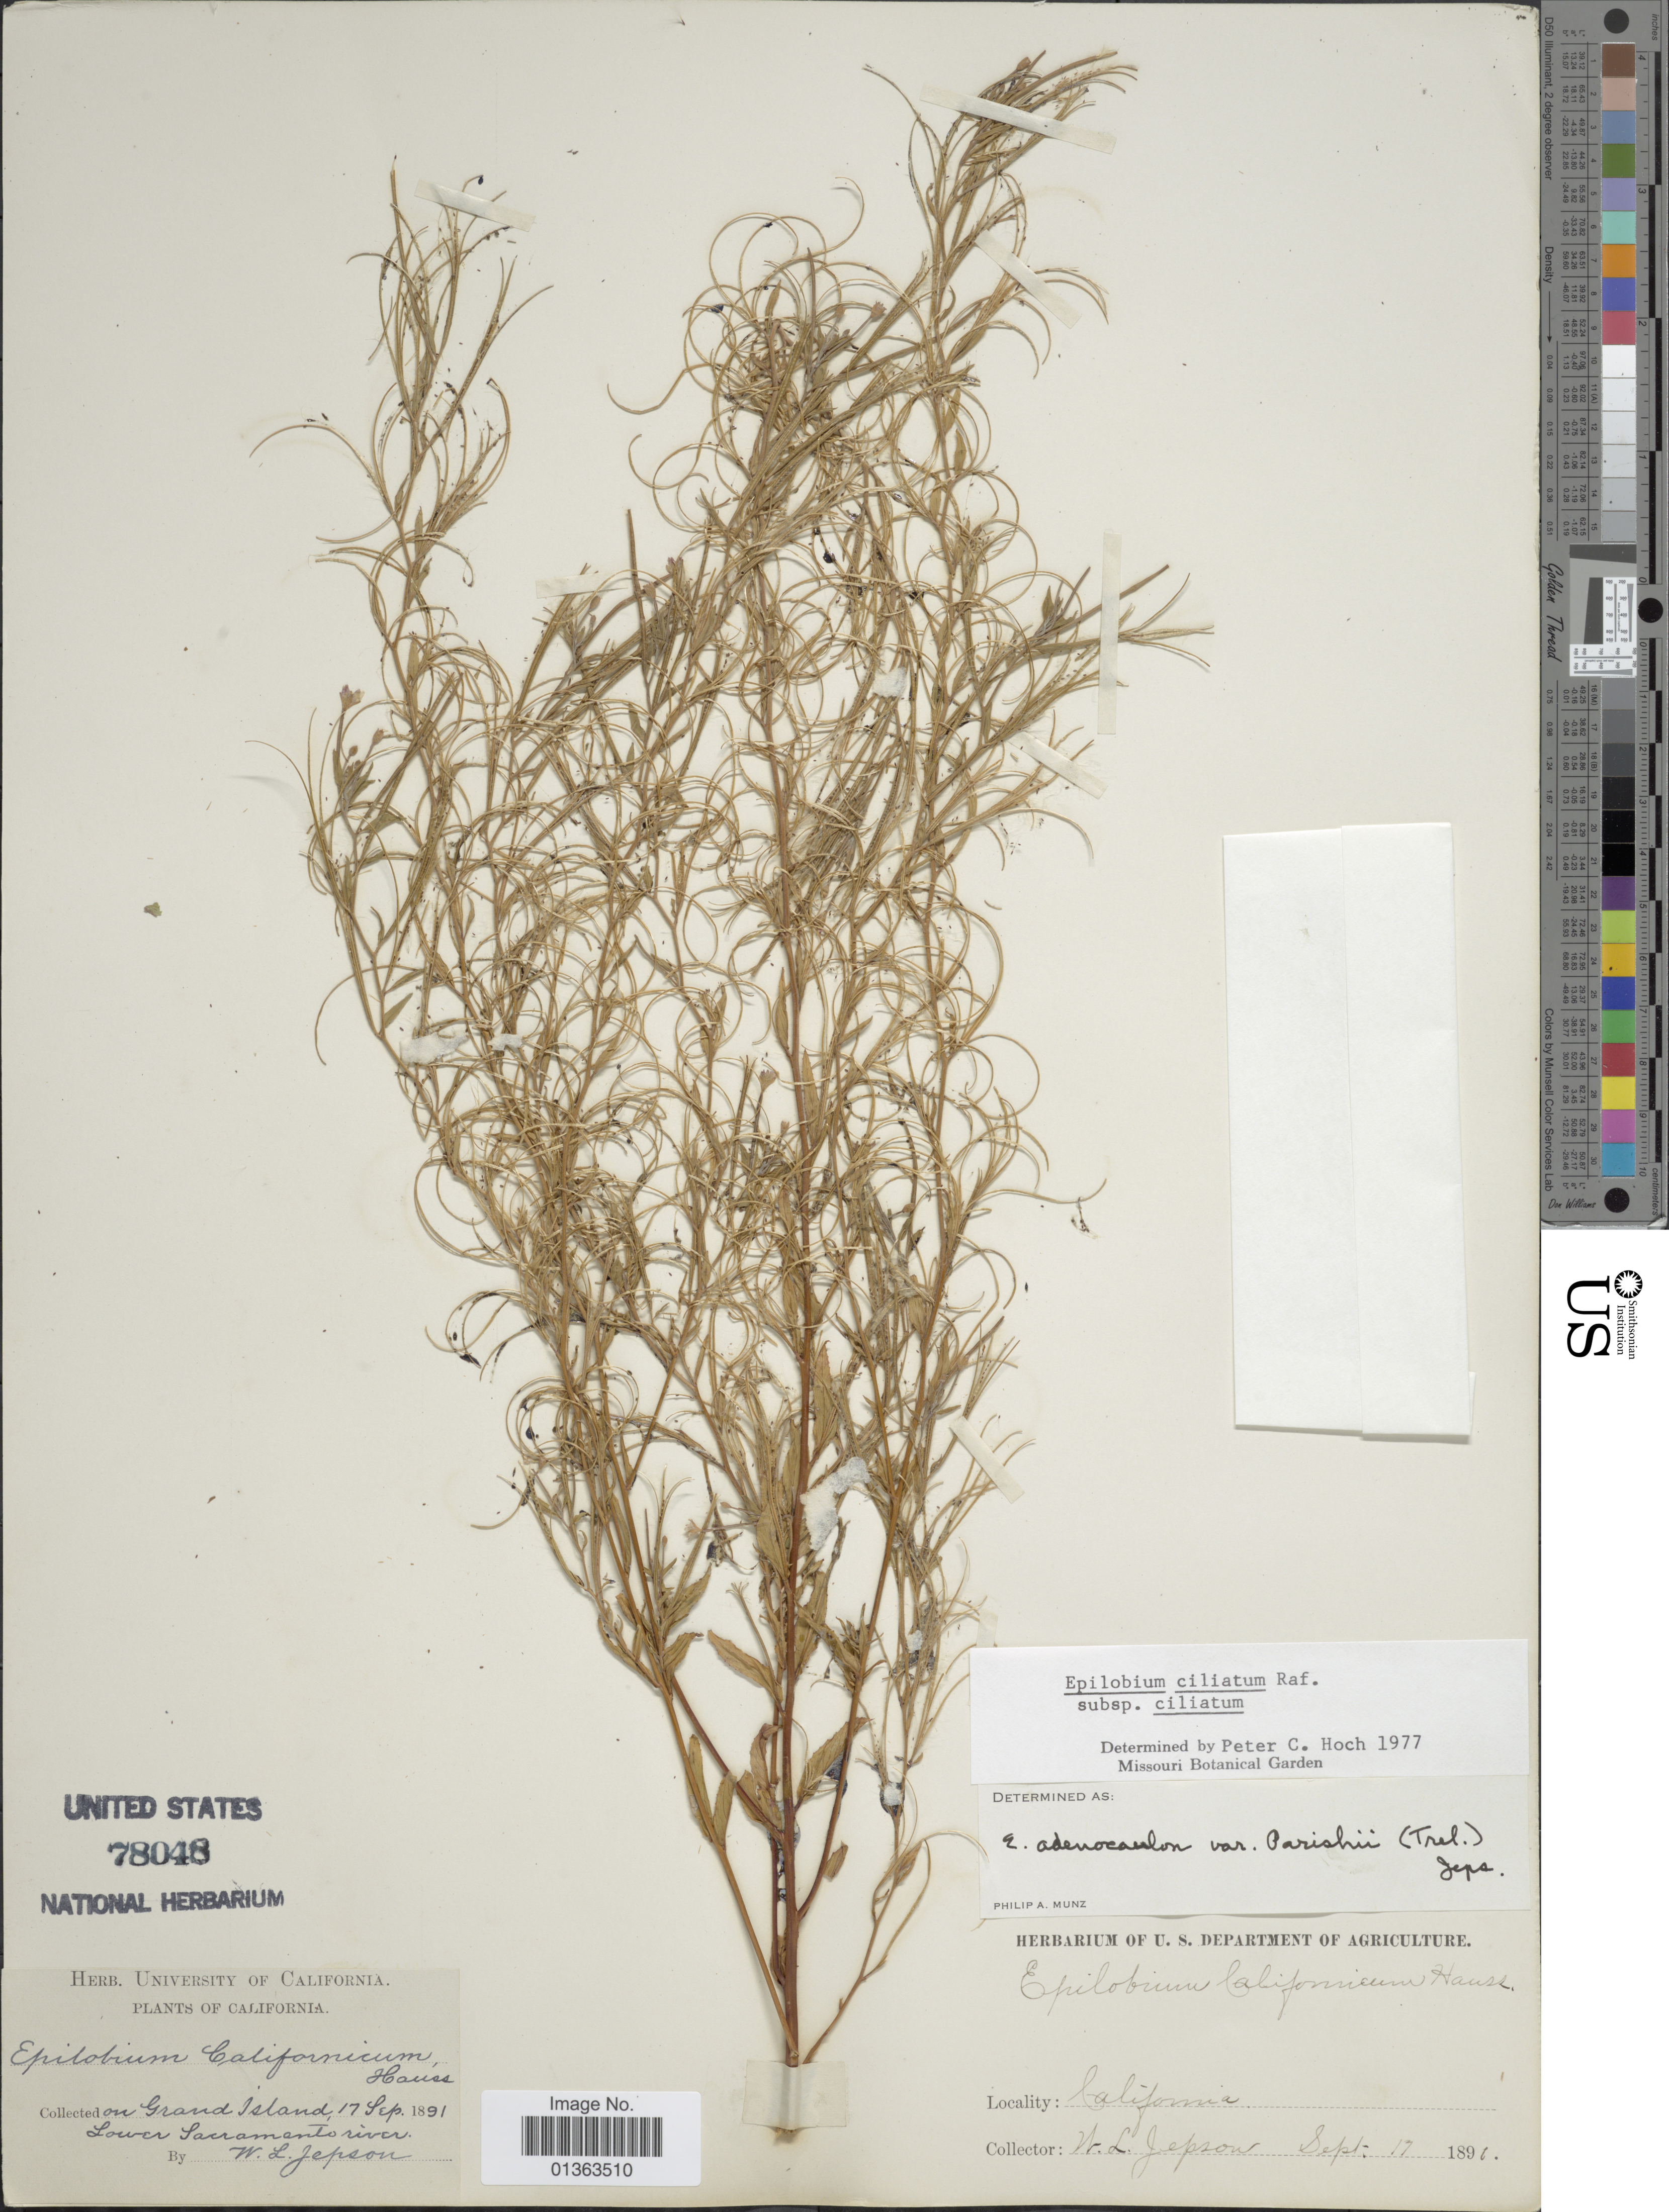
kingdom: Plantae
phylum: Tracheophyta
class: Magnoliopsida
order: Myrtales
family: Onagraceae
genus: Epilobium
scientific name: Epilobium ciliatum subsp. ciliatum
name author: Raf.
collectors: W. L. Jepson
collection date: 1891-09-17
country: United States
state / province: California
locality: On Grand Island. Lower Sacramento river.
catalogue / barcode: US 78048